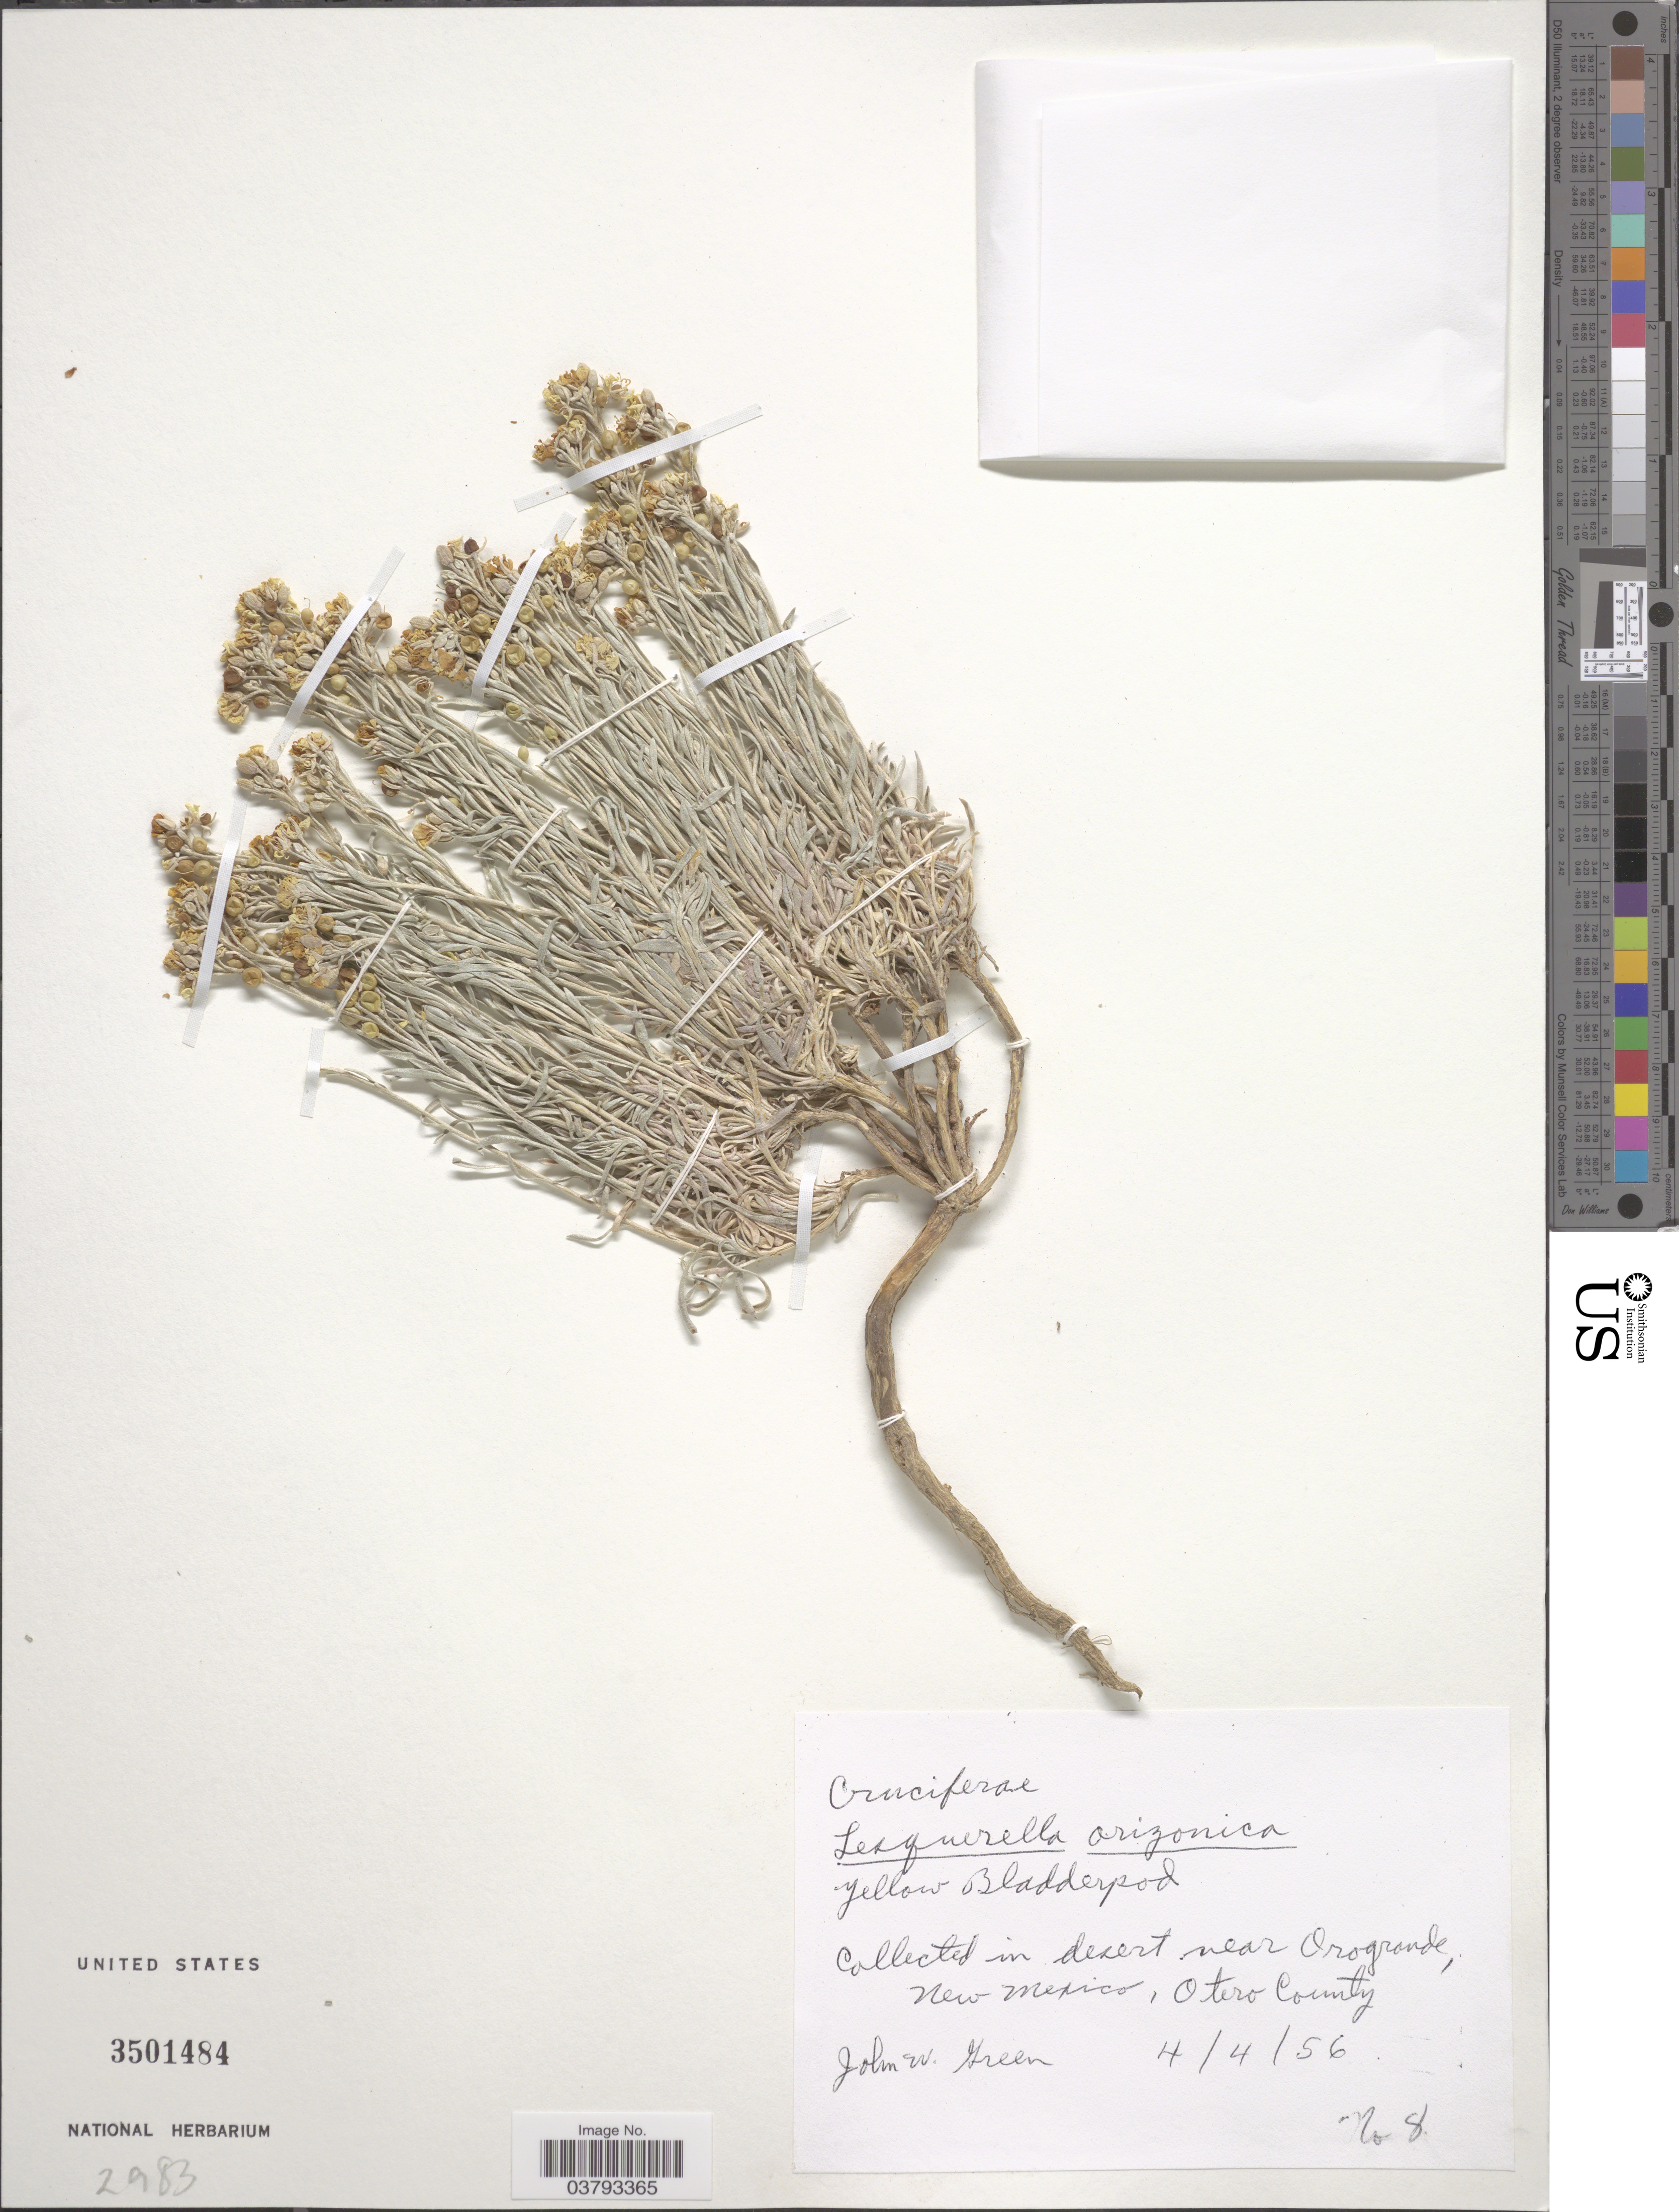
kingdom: Plantae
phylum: Tracheophyta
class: Magnoliopsida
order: Brassicales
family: Brassicaceae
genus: Lesquerella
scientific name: Lesquerella aurea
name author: Wooton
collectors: J. Green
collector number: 8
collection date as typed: Transcribed d/m/y: 4/4/56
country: United States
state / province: New Mexico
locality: Collected in desert near Orogrande, Otero County.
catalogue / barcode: US 3501484